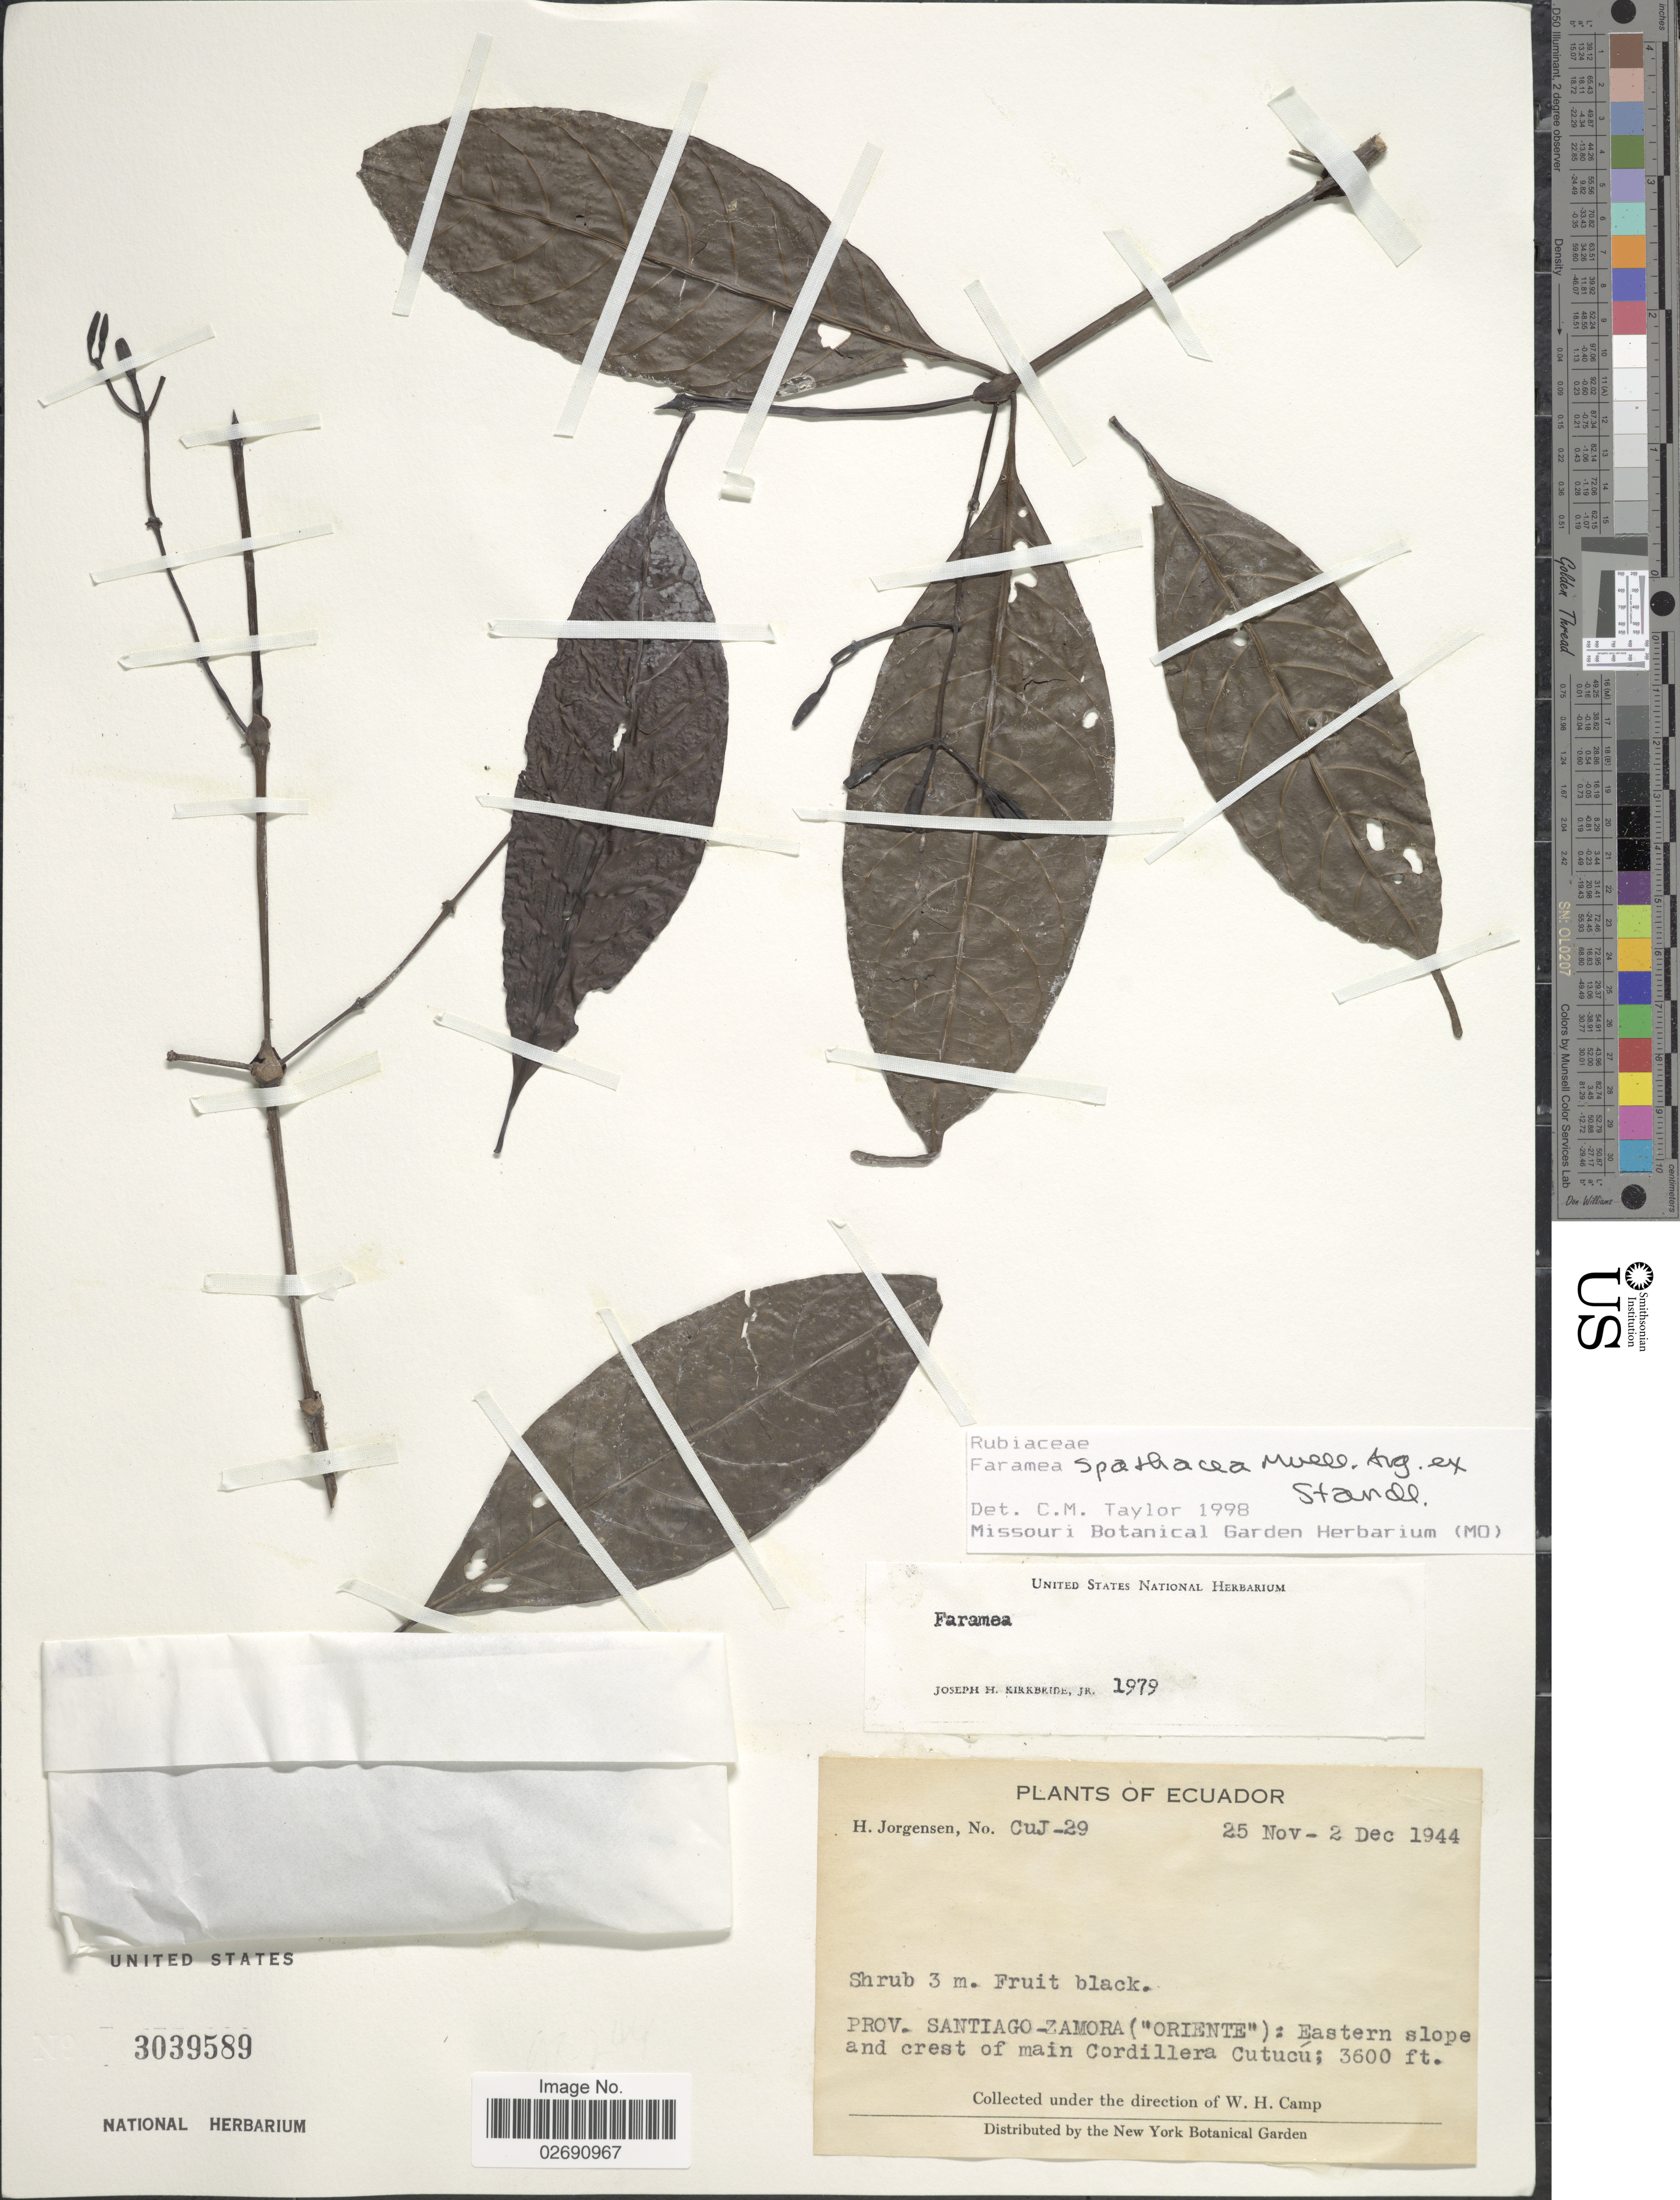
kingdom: Plantae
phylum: Tracheophyta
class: Magnoliopsida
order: Gentianales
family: Rubiaceae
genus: Faramea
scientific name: Faramea spathacea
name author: Müll. Arg. ex Standl.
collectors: H. Jørgensen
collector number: CuJ-29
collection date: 1944-11-25/1944-12-02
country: Ecuador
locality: Prov. Santiago-Zamora ("Oriente"): Eastern slope and crest of main Cordillera Cutucu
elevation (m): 1097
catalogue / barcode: US 3039589